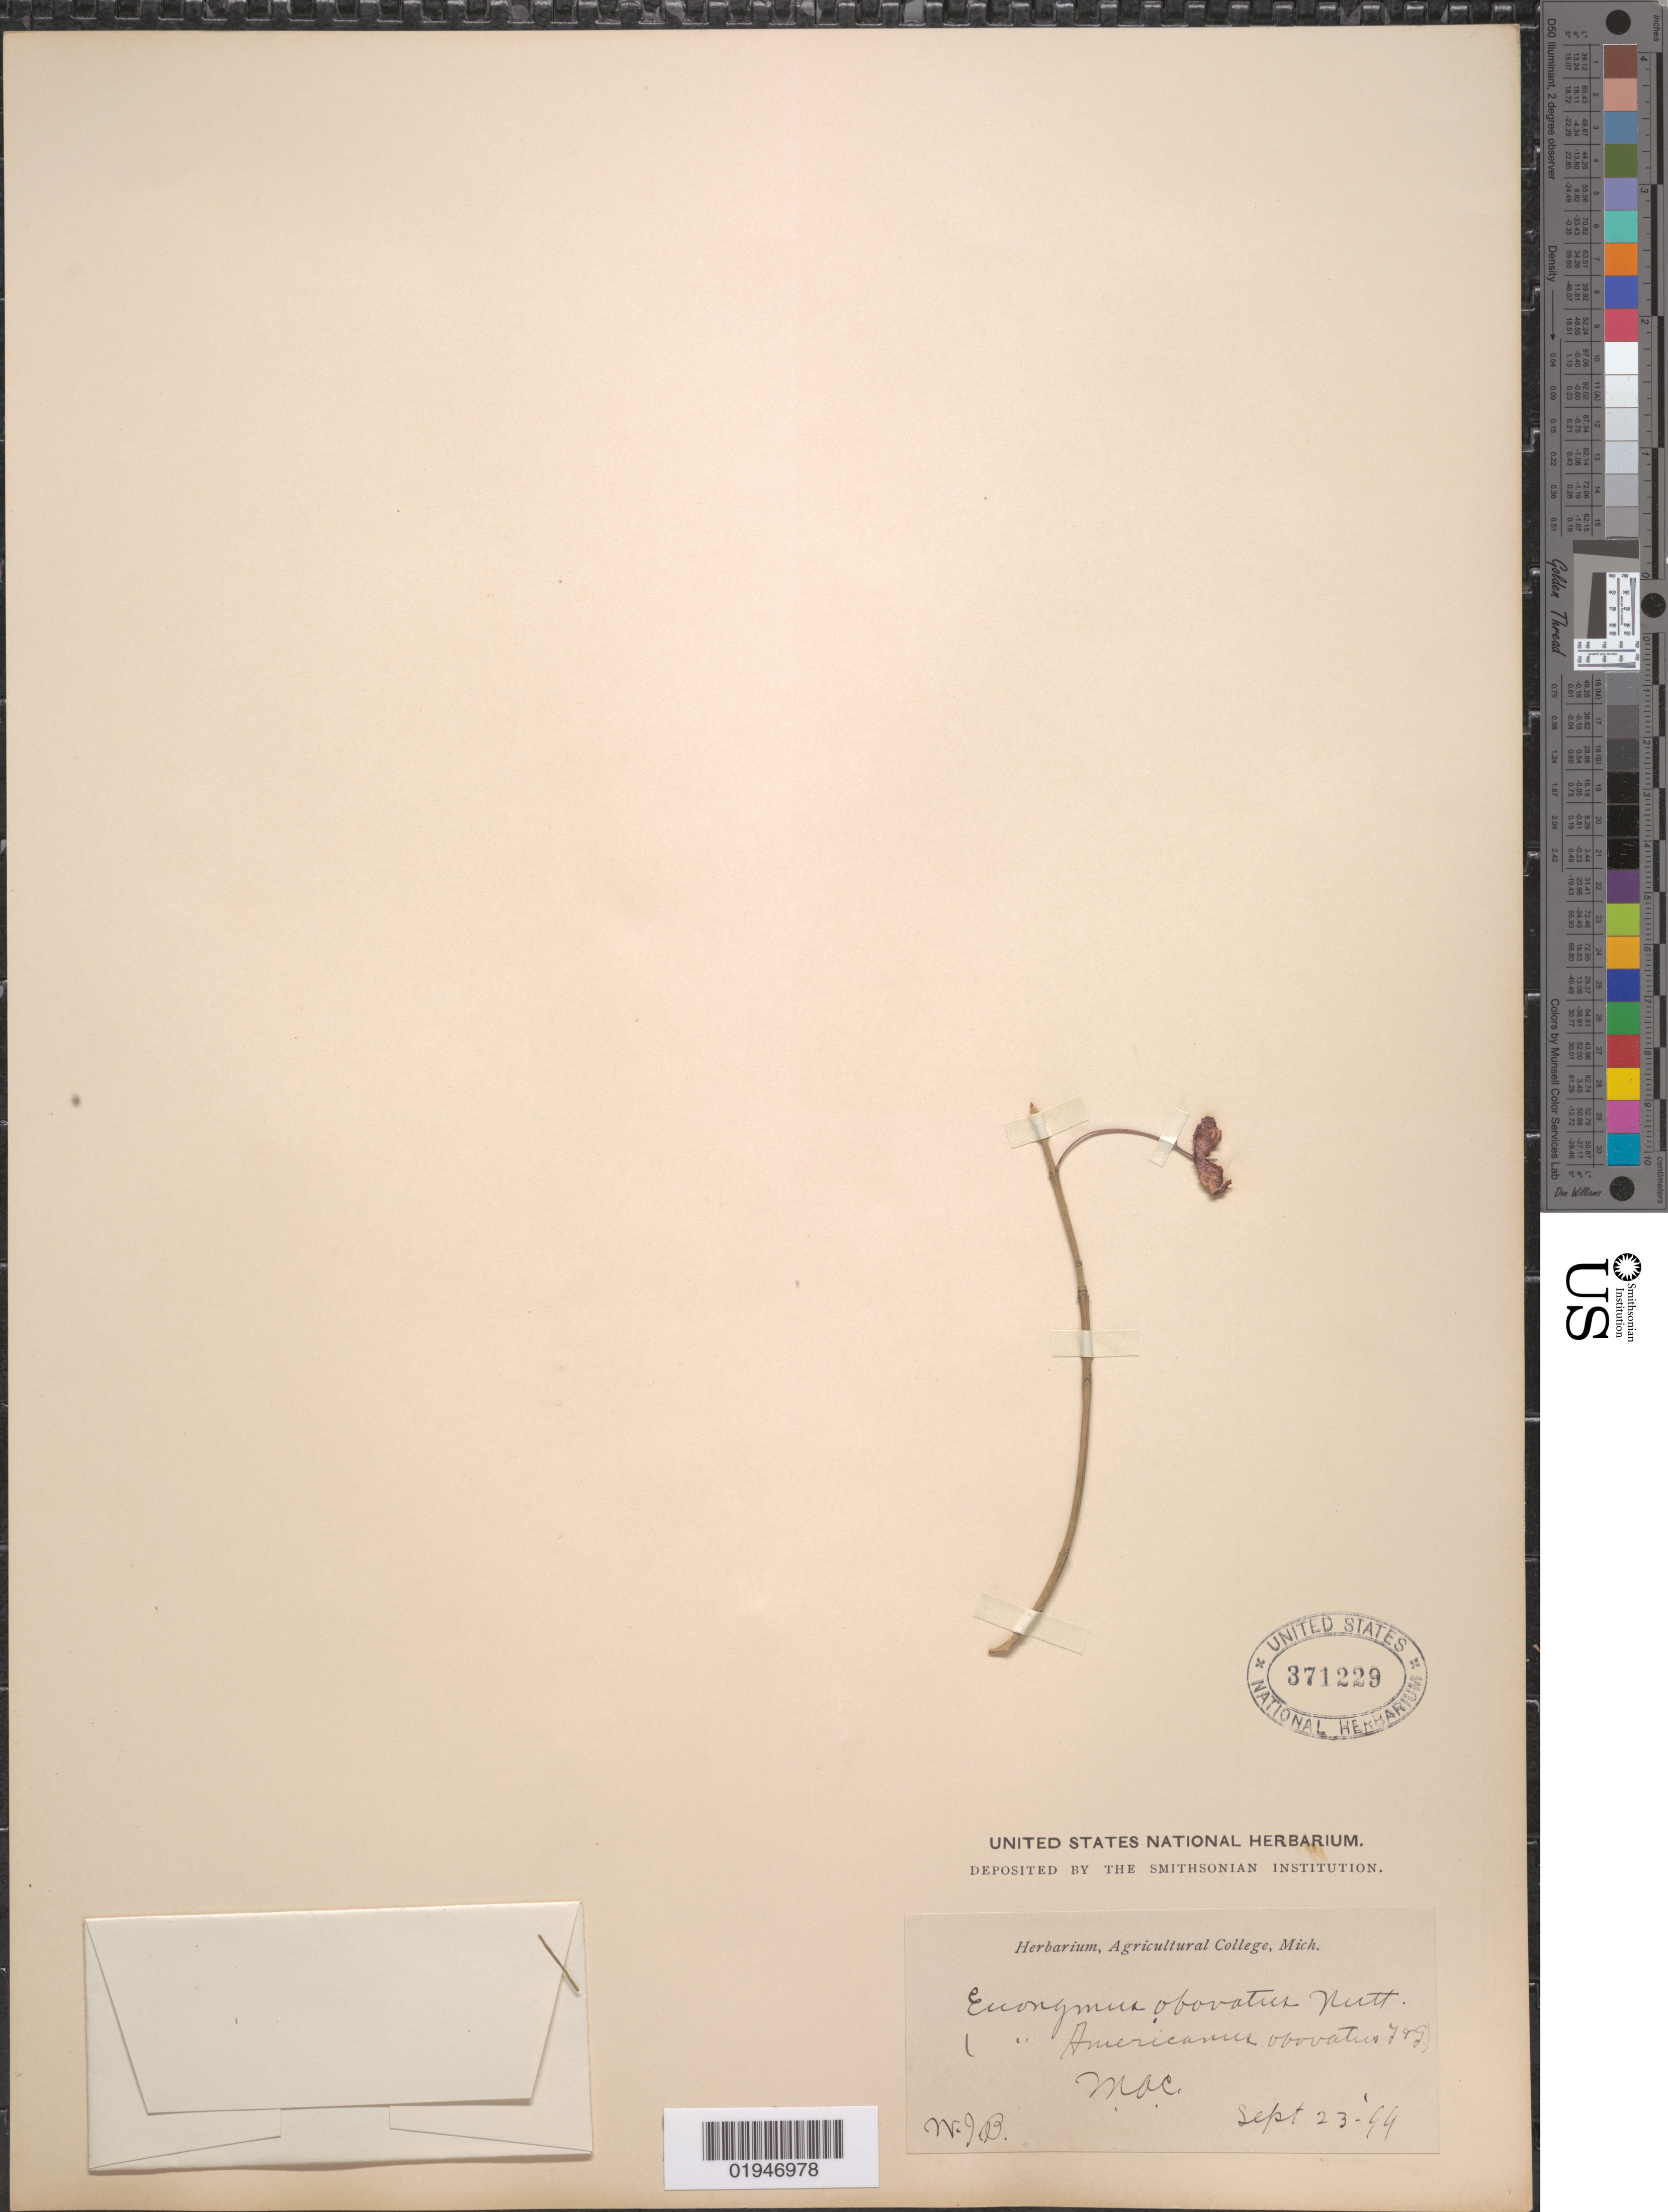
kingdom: Plantae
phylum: Tracheophyta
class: Magnoliopsida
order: Celastrales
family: Celastraceae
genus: Euonymus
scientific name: Euonymus obovatus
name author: Nutt.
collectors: W. J. Beal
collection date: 1899-09-23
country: United States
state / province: Michigan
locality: M.A.C. [Michigan Agricultural College? now Michigan State Univ.]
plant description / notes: Collector initials only: W.J.B.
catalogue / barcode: US 371229